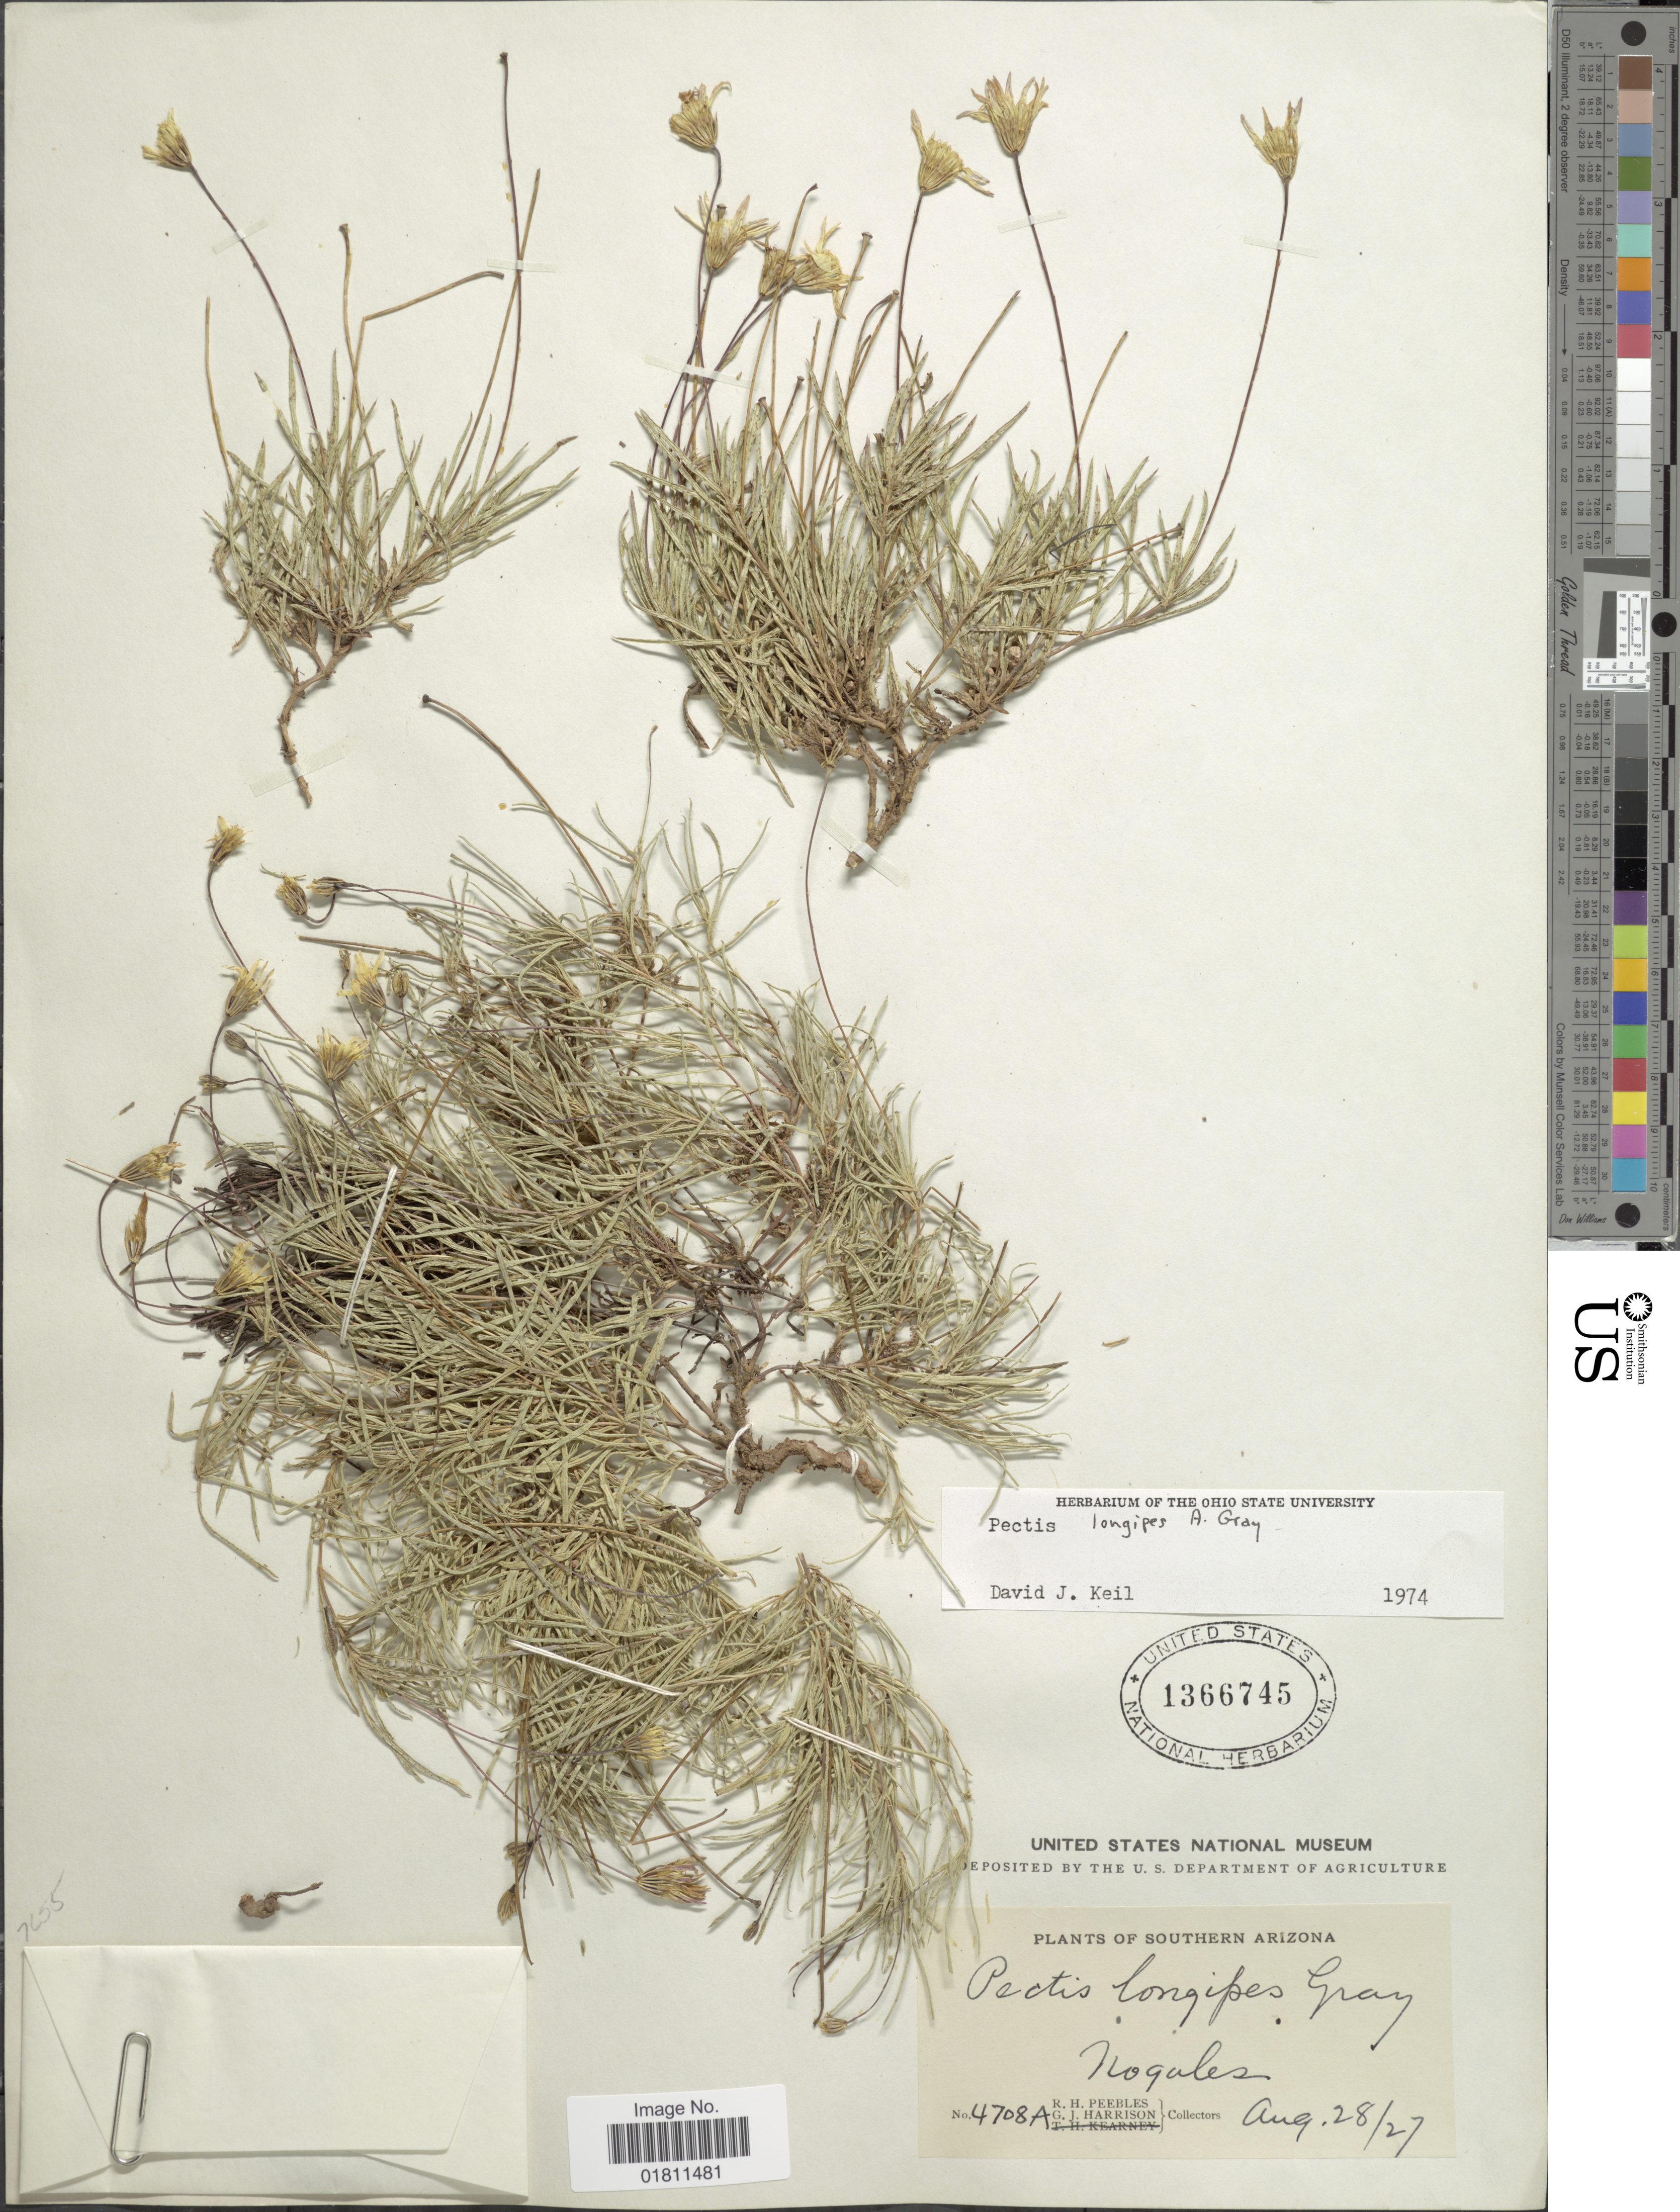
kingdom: Plantae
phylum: Tracheophyta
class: Magnoliopsida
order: Asterales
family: Asteraceae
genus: Pectis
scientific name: Pectis longipes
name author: A. Gray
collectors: R. H. Peebles & G. J. Harrison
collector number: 4708A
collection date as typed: Transcribed d/m/y: 28/8/27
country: United States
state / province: Arizona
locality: Southern Arizona. Nogales.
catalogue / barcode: US 1366745